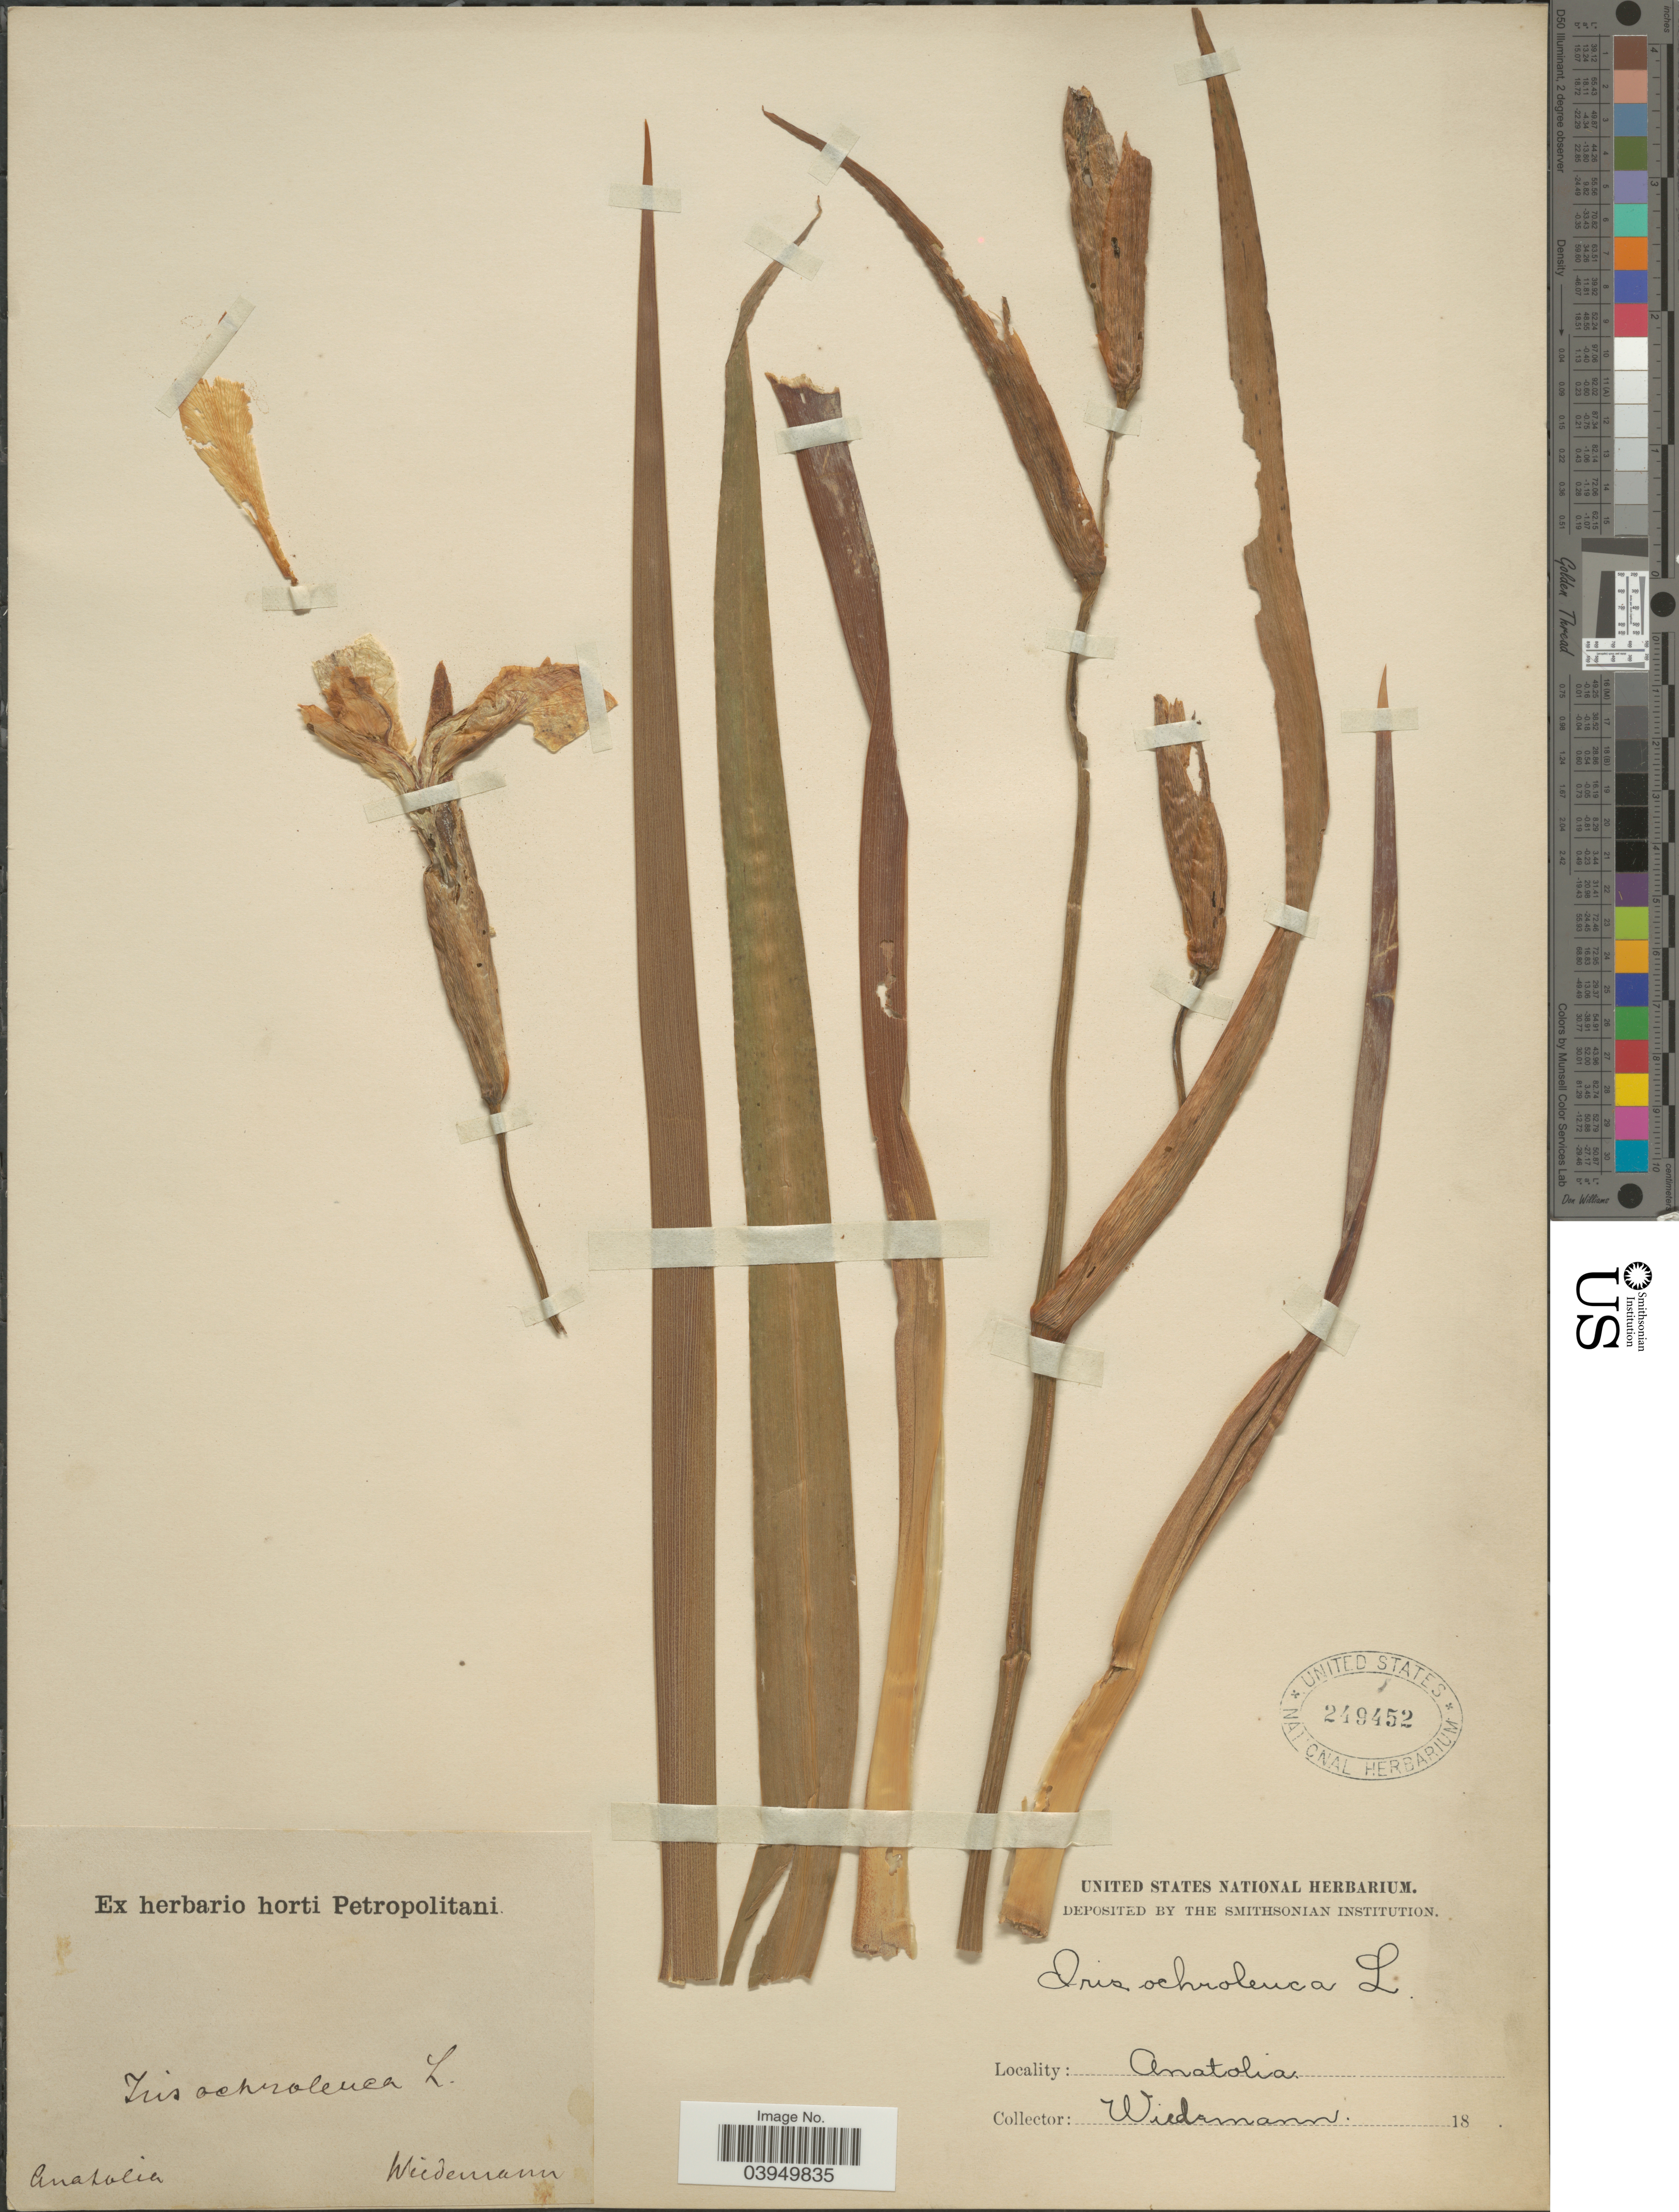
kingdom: Plantae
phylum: Tracheophyta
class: Liliopsida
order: Asparagales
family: Iridaceae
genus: Iris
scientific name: Iris ochroleuca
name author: L.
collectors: Wiedemann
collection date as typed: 18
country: Turkey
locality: Anatolia.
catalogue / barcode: US 249452